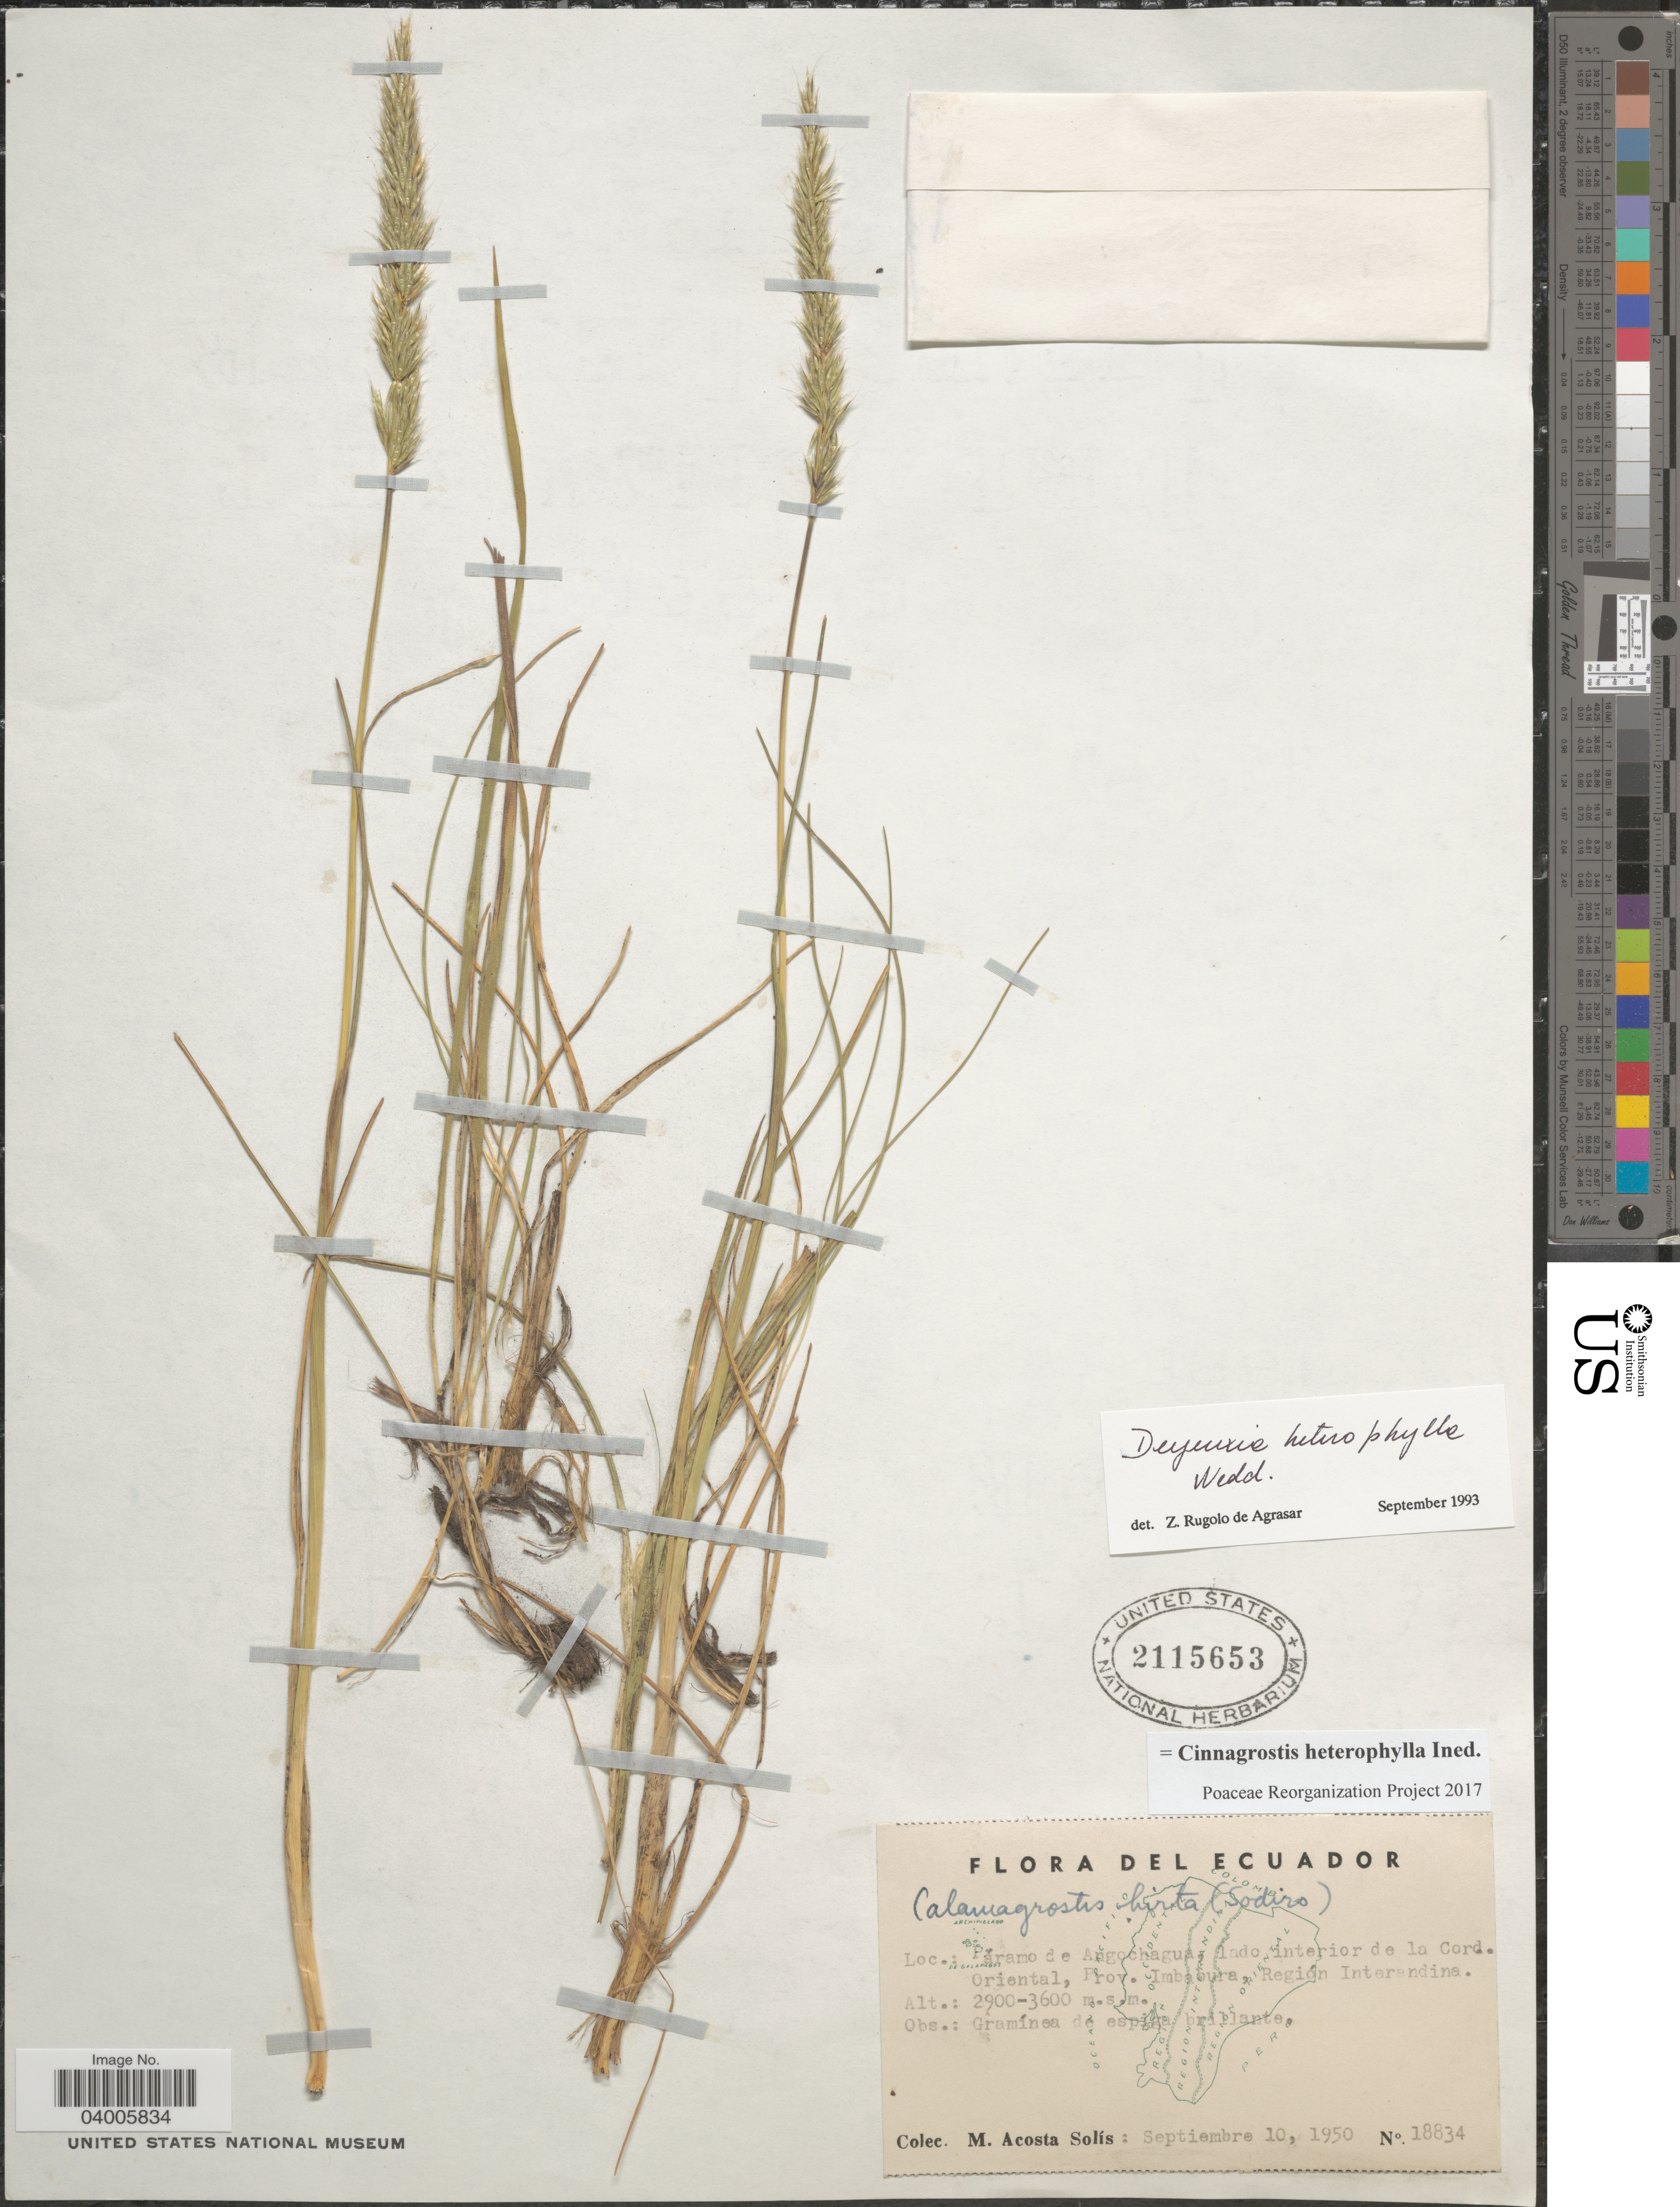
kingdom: Plantae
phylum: Tracheophyta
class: Liliopsida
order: Poales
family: Poaceae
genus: Cinnagrostis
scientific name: Cinnagrostis heterophylla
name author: (Wedd.) P.M. Peterson et al.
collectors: M. Acosta Solis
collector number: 18834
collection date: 1950-09-10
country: Ecuador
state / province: Imbabura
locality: Páramo de Angochagua, lado interior de la Cord. Oriental, Región Interandina.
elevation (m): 2900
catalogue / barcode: US 2115653